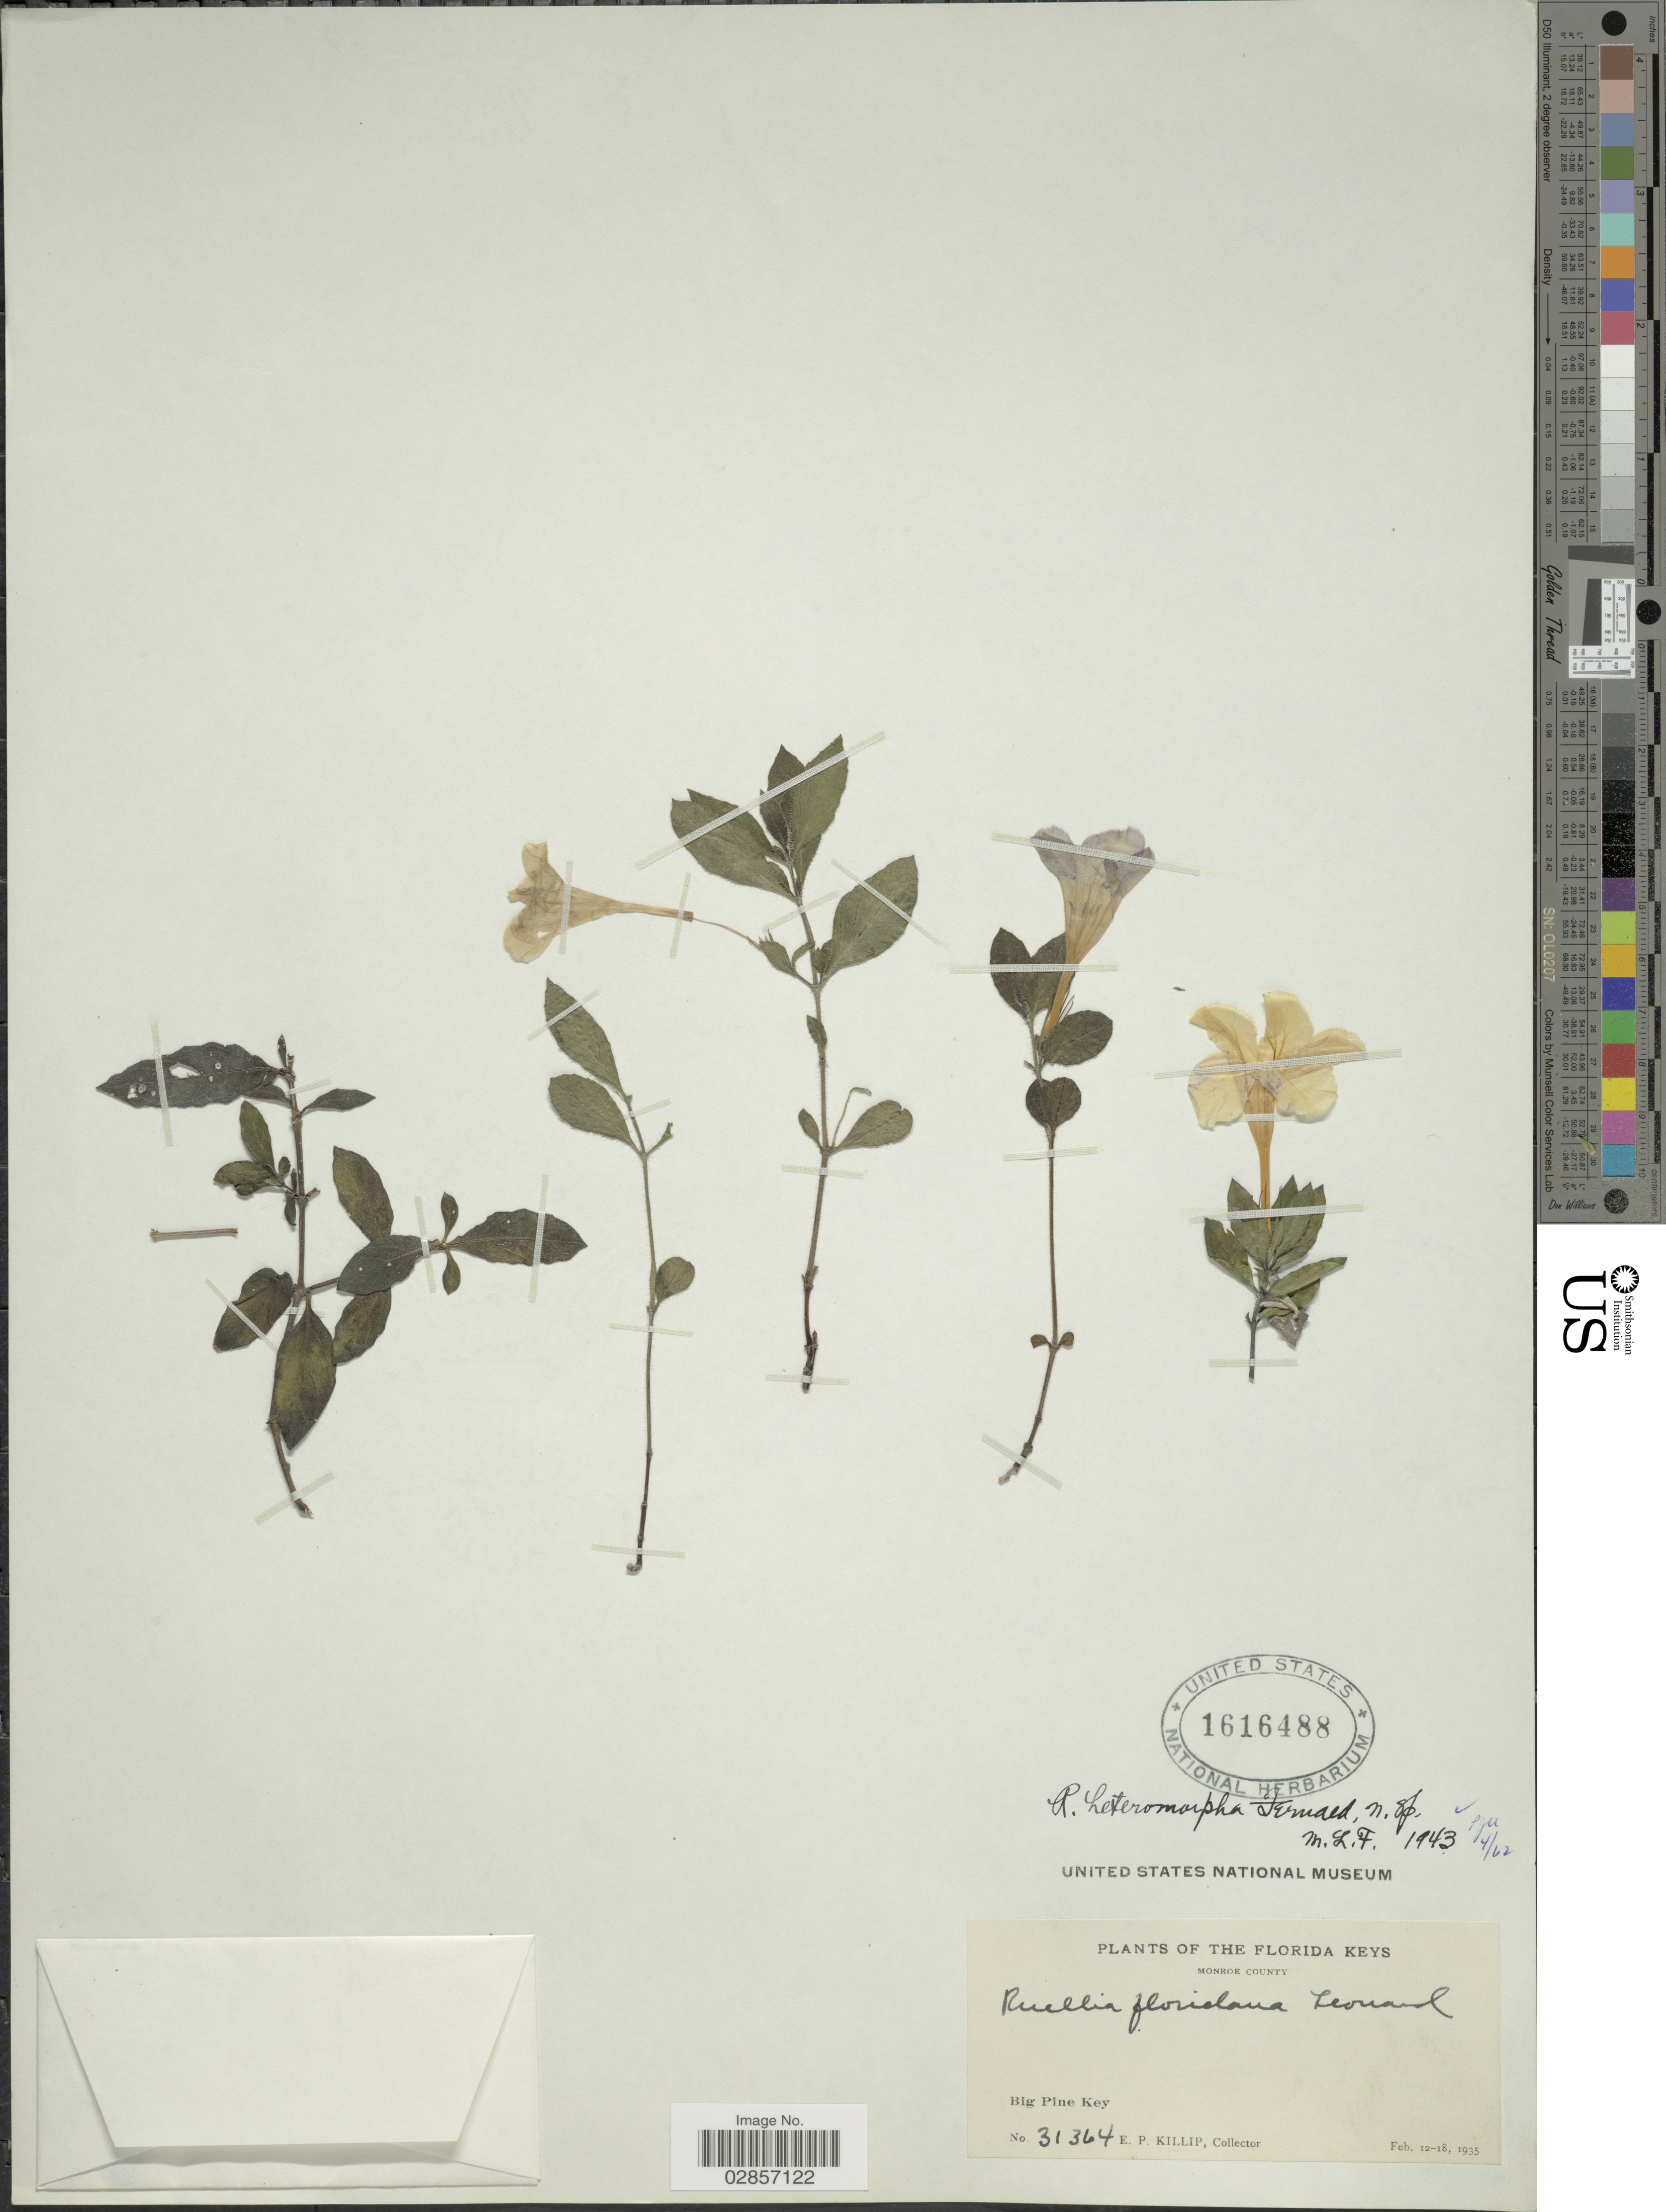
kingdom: Plantae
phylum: Tracheophyta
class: Magnoliopsida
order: Lamiales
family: Acanthaceae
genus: Ruellia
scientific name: Ruellia heteromorpha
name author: Fernald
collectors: E. P. Killip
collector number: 31364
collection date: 1935-02-12/1935-02-18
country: United States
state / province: Florida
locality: Florida Keys. Monroe County. Big Pine Key.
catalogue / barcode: US 1616488